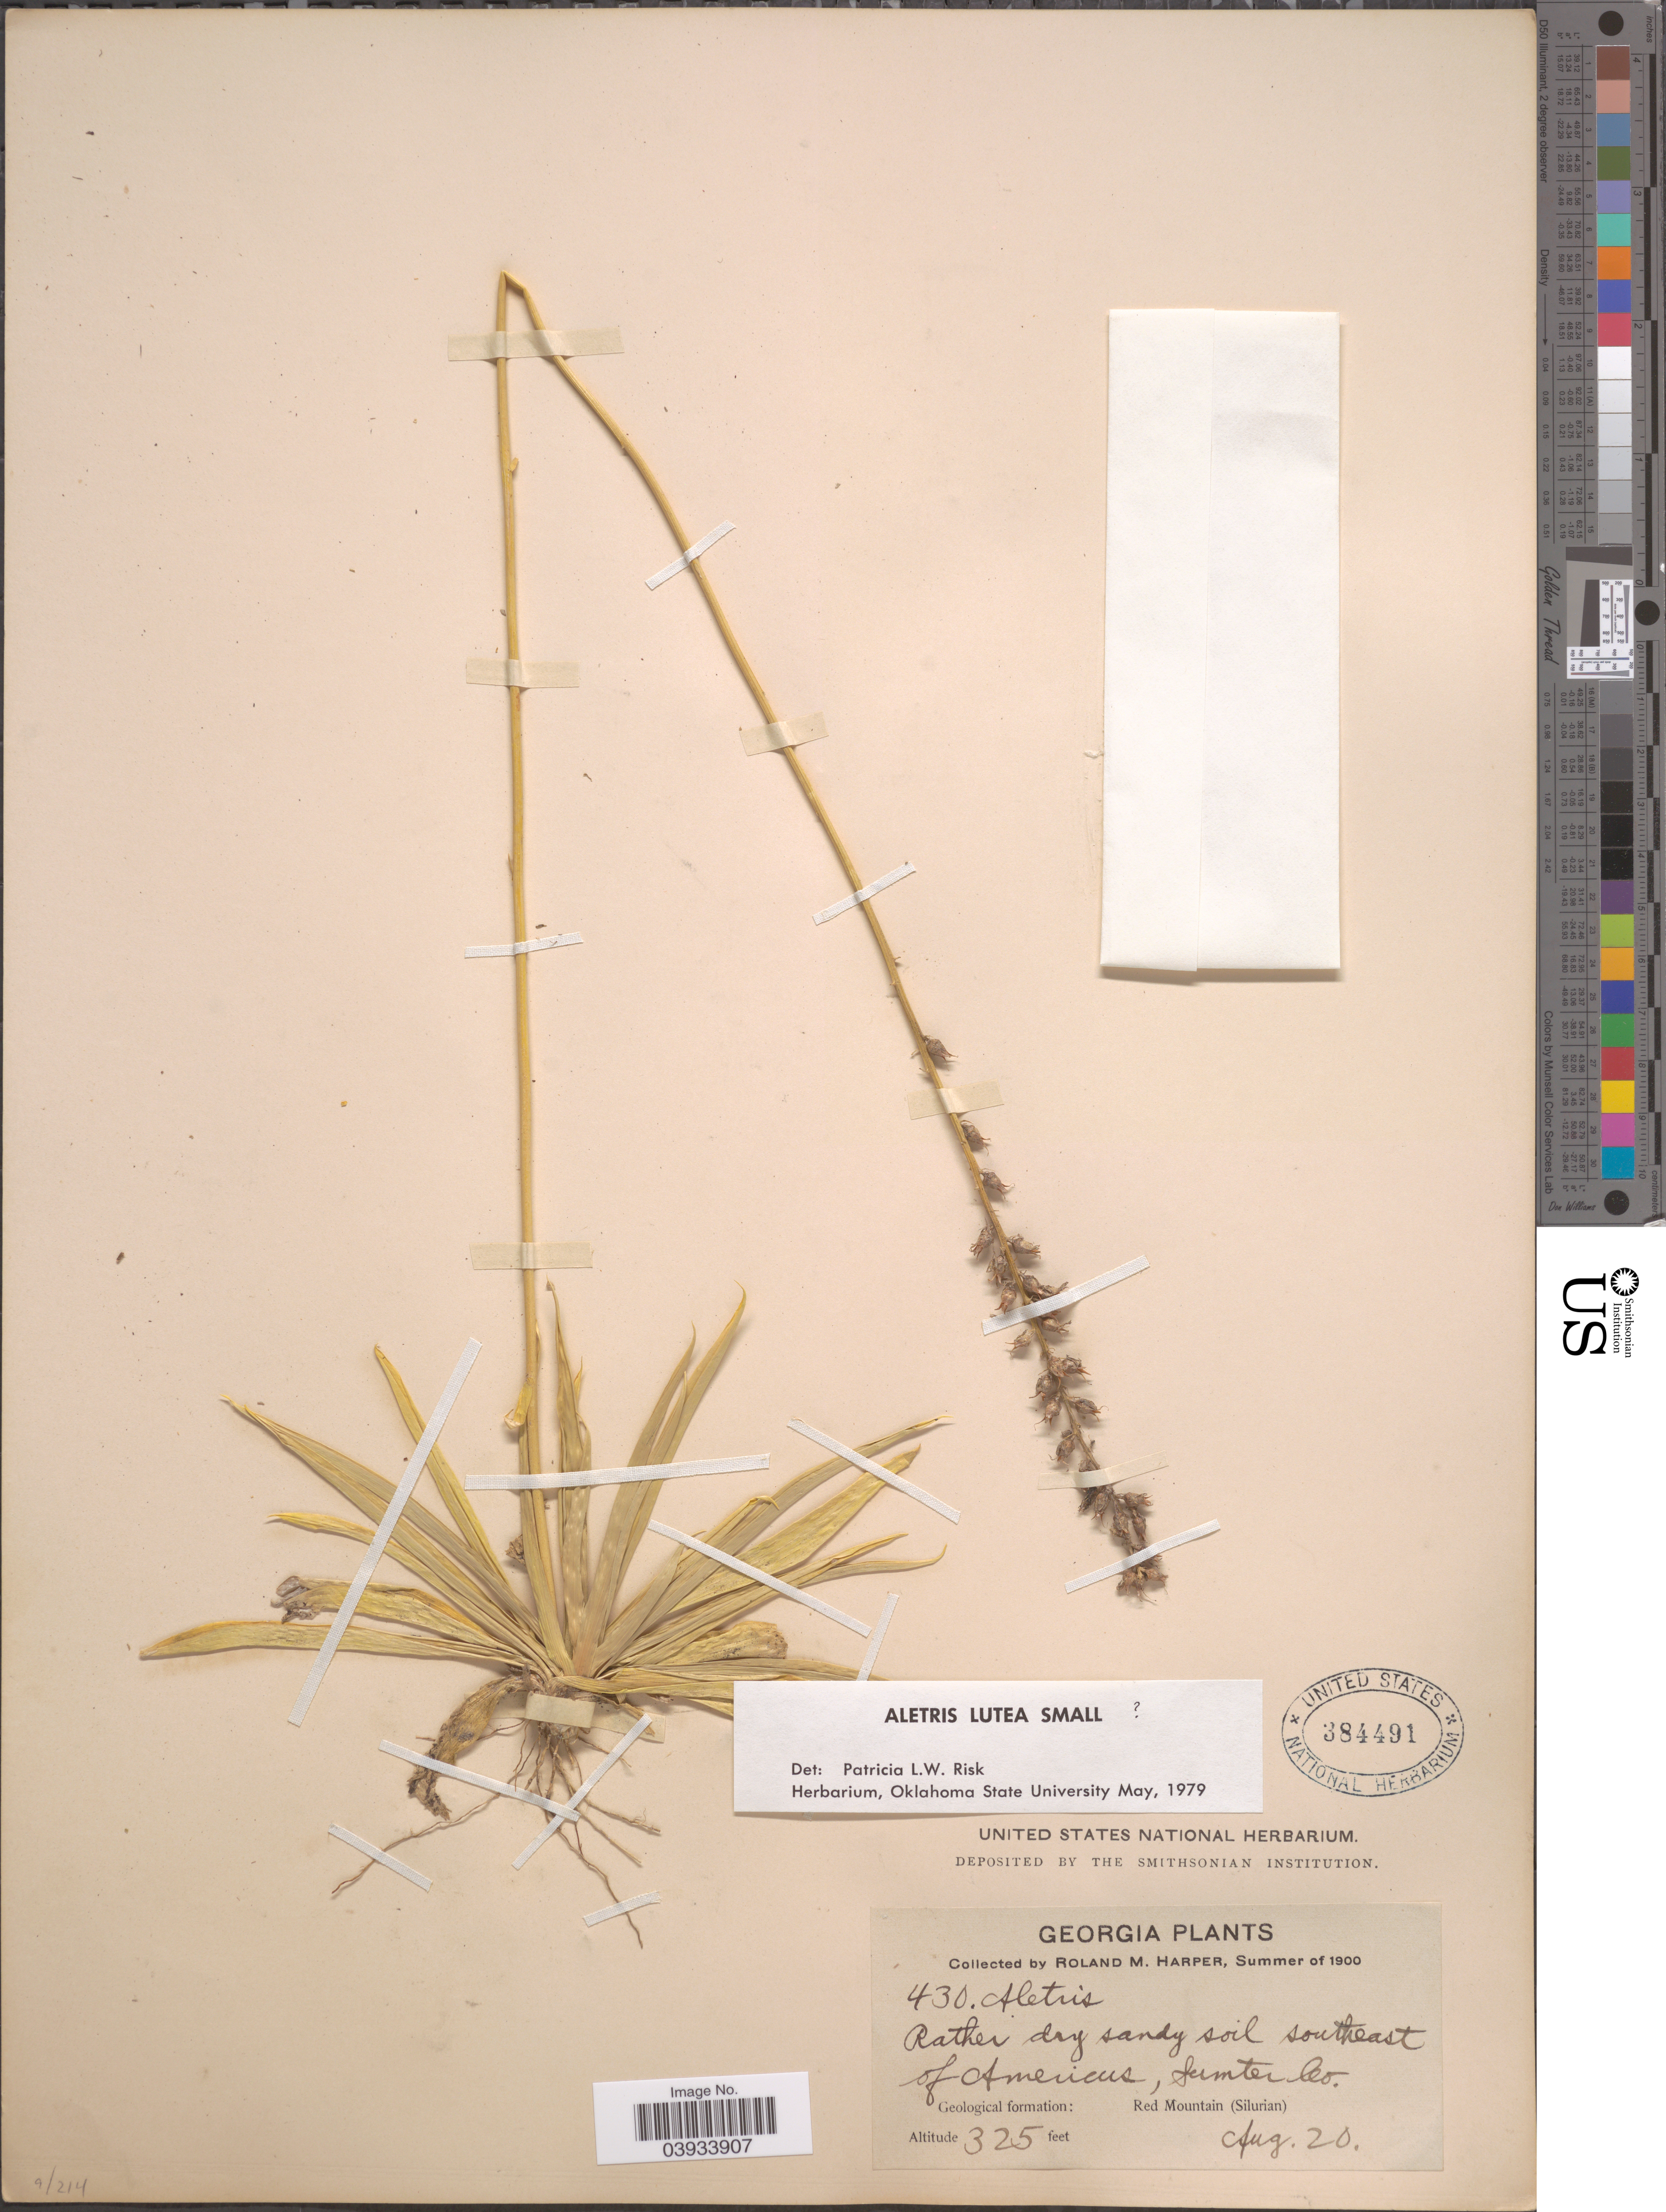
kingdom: Plantae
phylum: Tracheophyta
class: Liliopsida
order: Dioscoreales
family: Nartheciaceae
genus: Aletris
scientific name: Aletris lutea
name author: Small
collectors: R. M. Harper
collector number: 430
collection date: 1900-08-20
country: United States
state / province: Georgia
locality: Southeast of Americas, Sumter Co. Geological formation: Red Mountain (Silurian).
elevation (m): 99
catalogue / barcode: US 384491